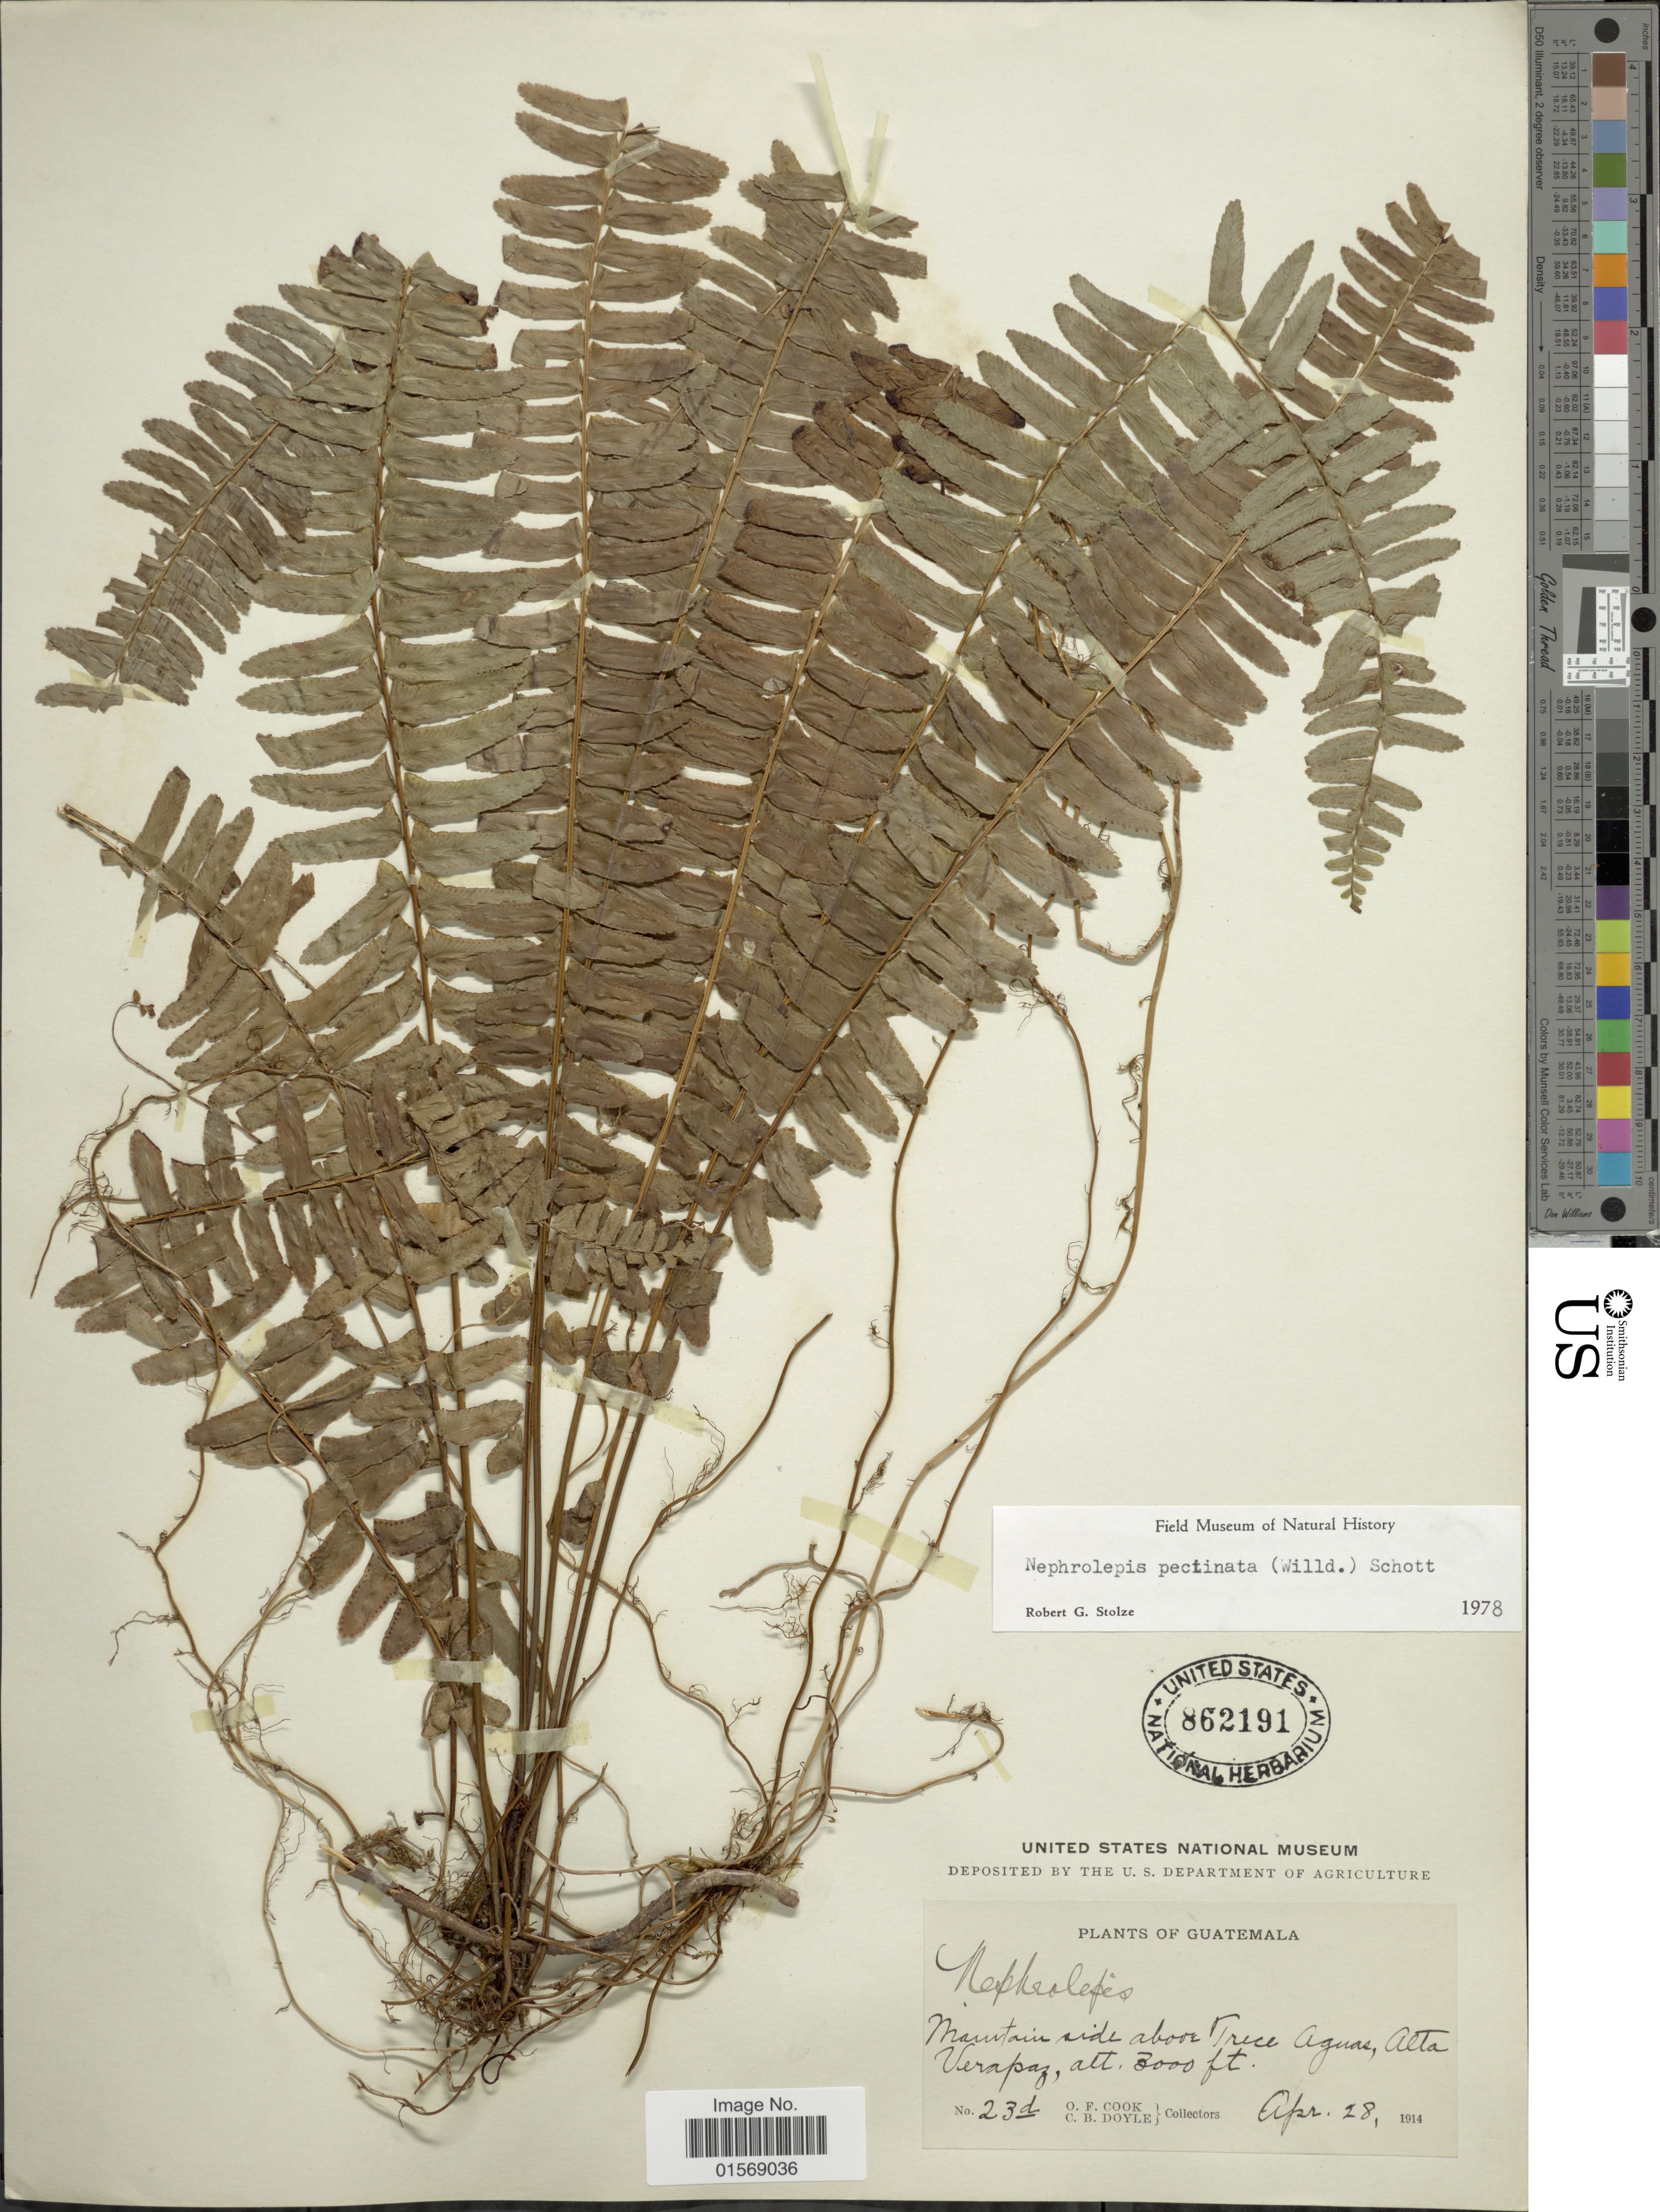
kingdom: Plantae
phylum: Tracheophyta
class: Polypodiopsida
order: Polypodiales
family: Nephrolepidaceae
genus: Nephrolepis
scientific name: Nephrolepis pectinata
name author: (Willd.) Schott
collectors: O. F. Cook & C. Doyle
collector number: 23d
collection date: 1914-04-28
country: Guatemala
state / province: Alta Verapaz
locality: Guatemala, Mountain side above Trece Aguas, Alta Verapaz.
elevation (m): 914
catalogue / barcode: US 862191